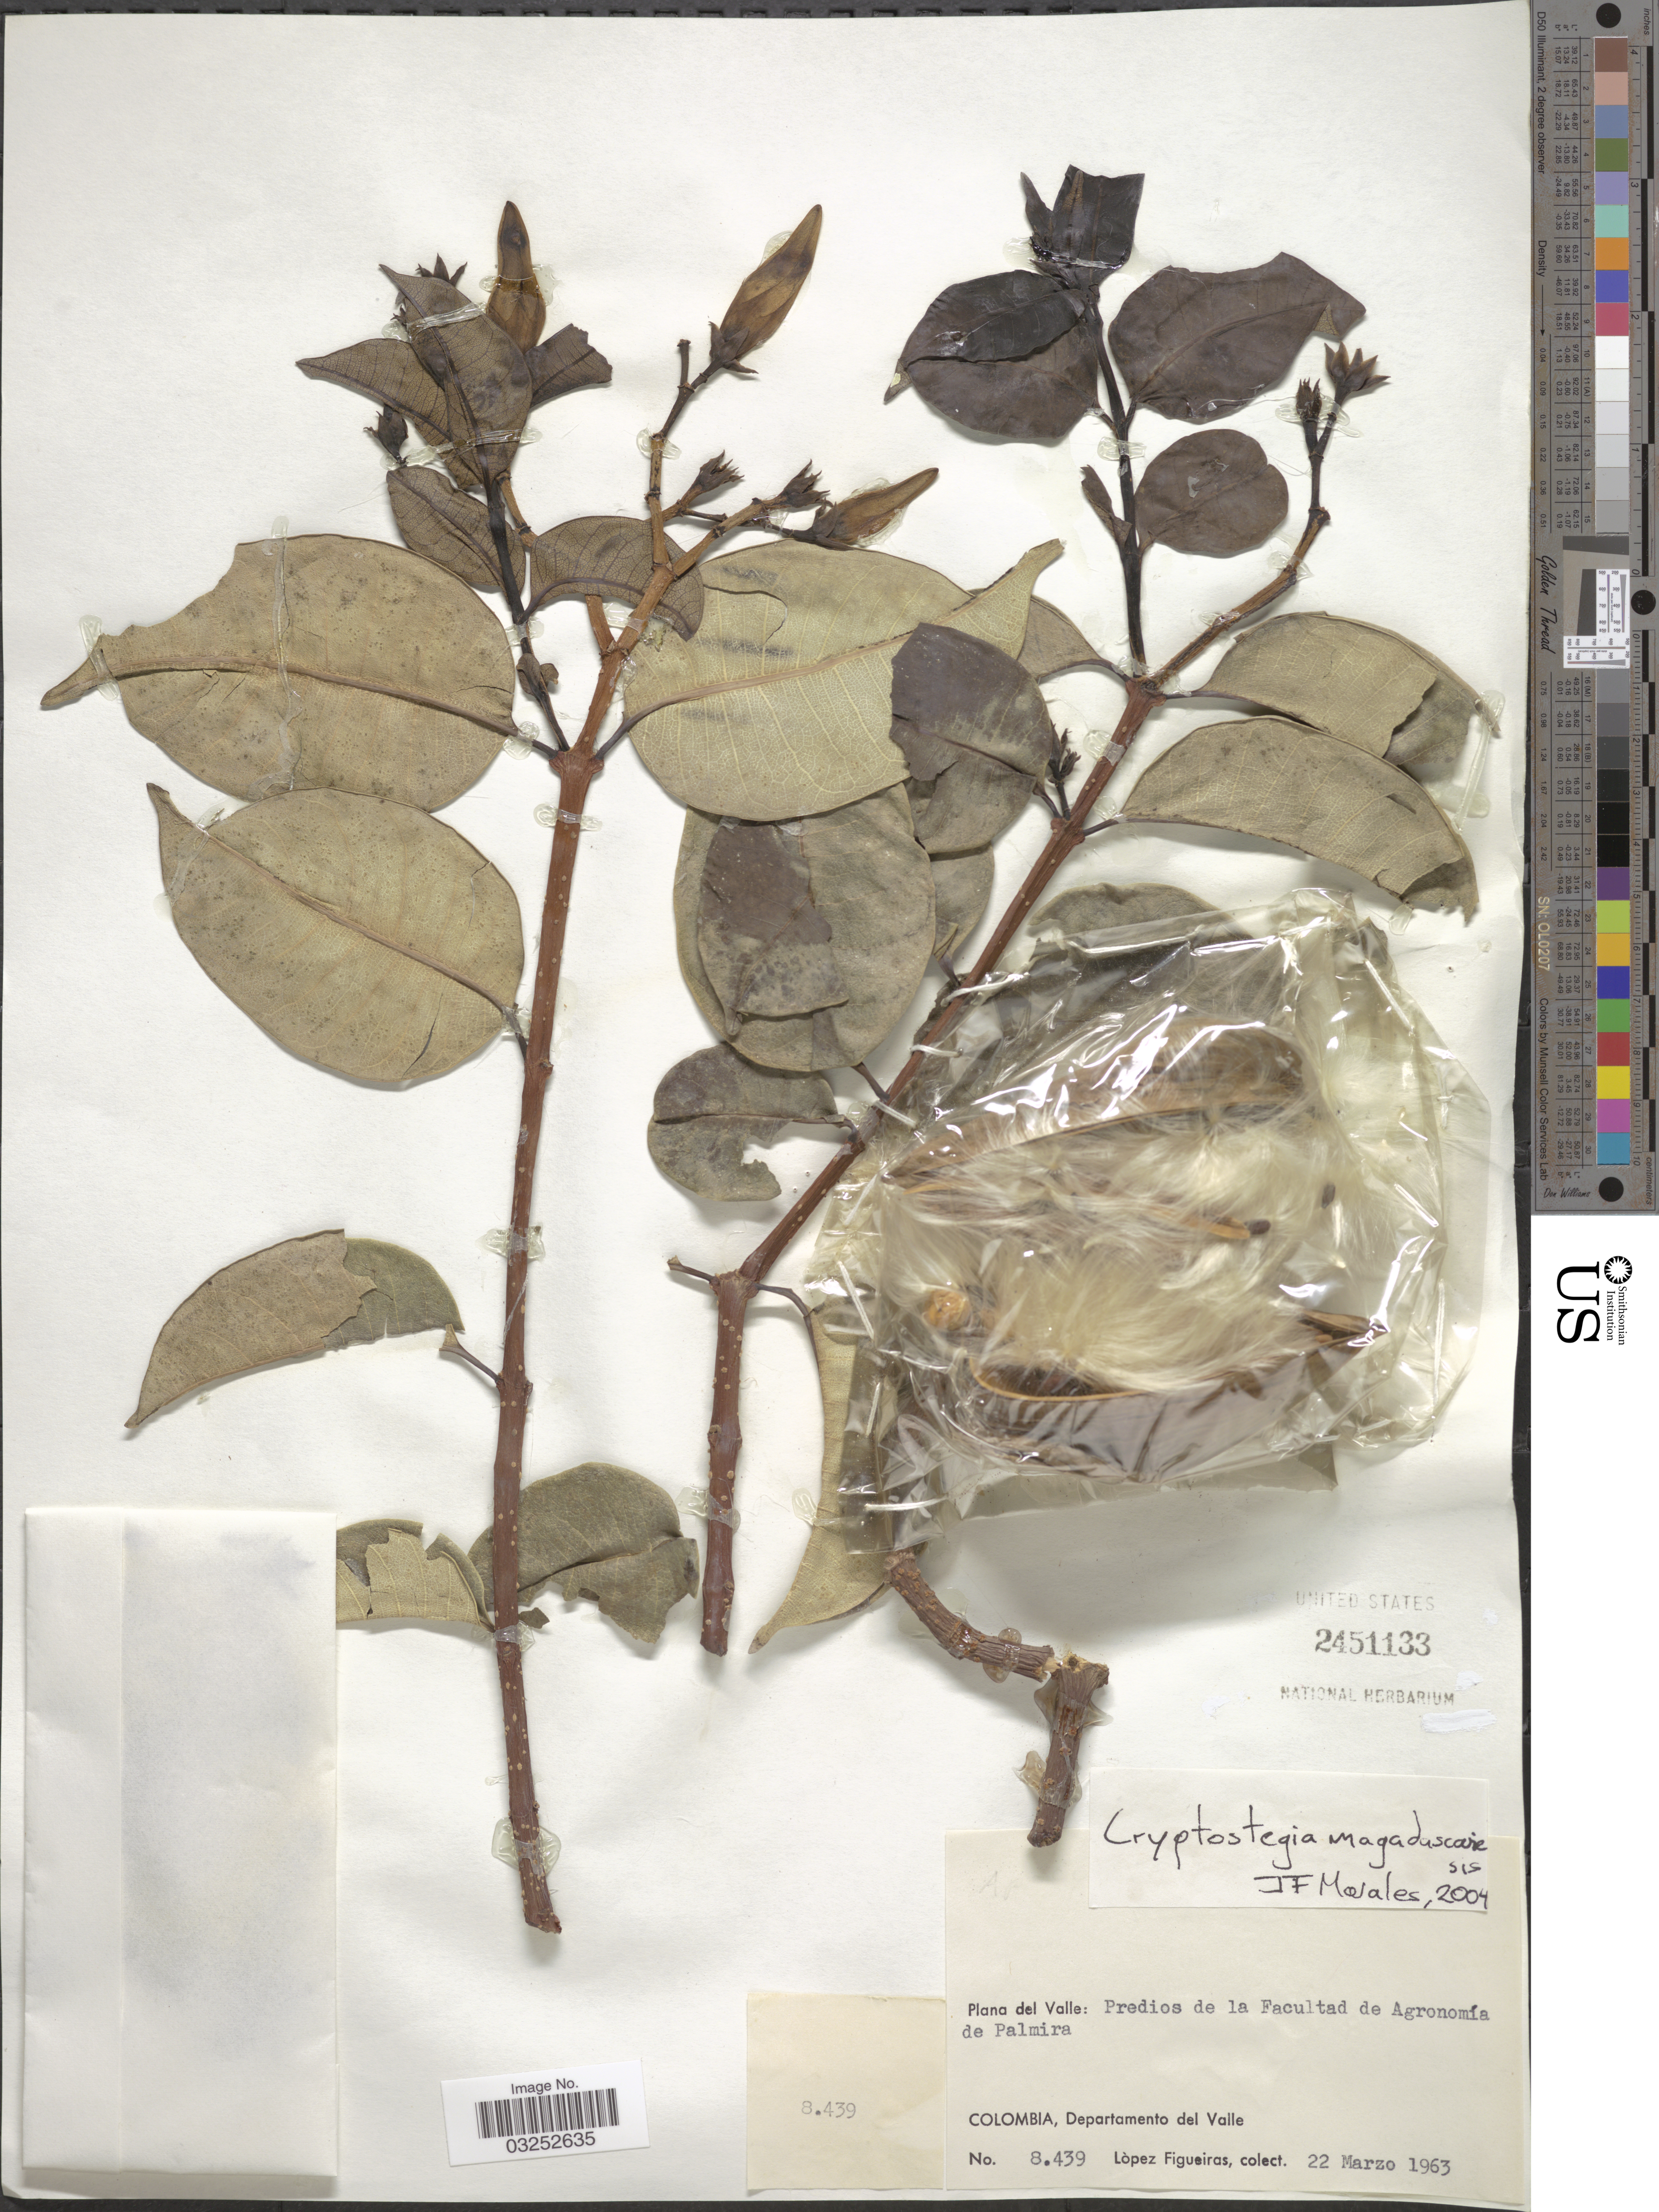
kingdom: Plantae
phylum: Tracheophyta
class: Magnoliopsida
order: Gentianales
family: Apocynaceae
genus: Cryptostegia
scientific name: Cryptostegia madagascariensis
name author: Bojer ex Decne.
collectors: M. López Figueiras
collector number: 8439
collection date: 1963-03-22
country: Colombia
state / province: Valle del Cauca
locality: Departamento del Valle, Plana del Valle: Predios de la Facultad de Agronomía de Palmira.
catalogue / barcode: US 2451133